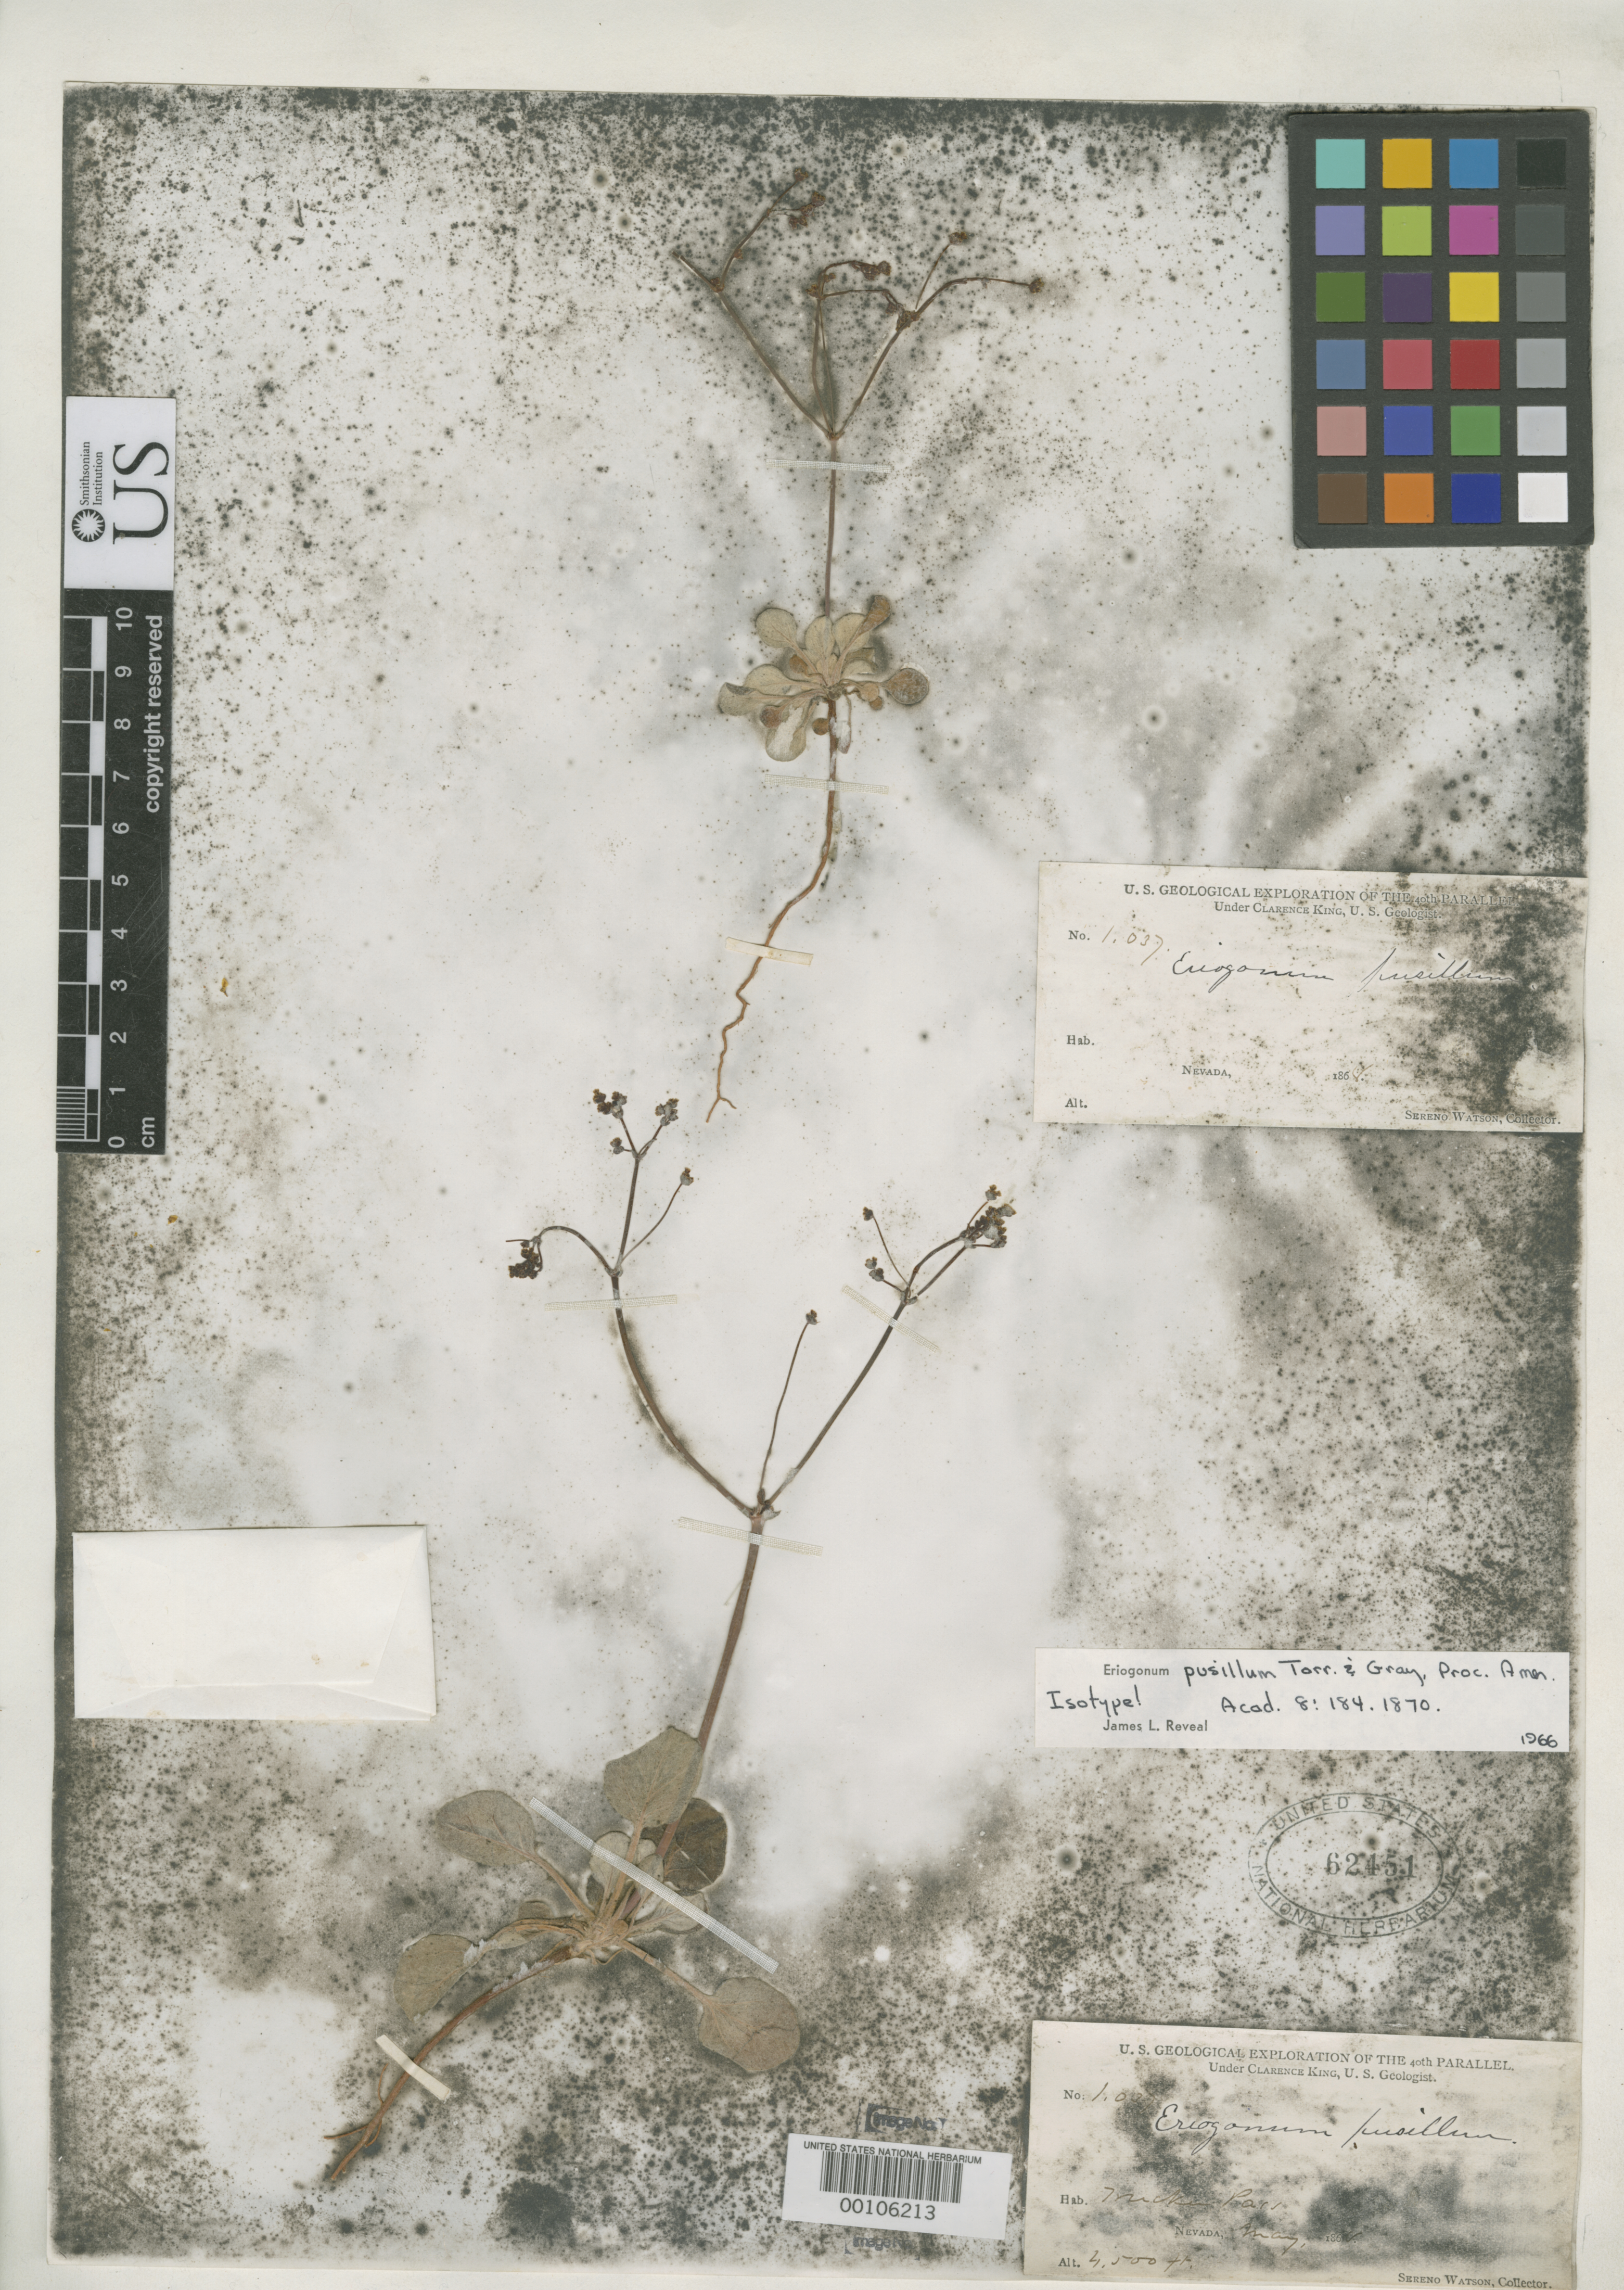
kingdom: Plantae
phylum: Tracheophyta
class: Magnoliopsida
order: Caryophyllales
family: Polygonaceae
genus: Eriogonum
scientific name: Eriogonum pusillum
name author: Torr. & A. Gray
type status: Isolectotype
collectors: S. Watson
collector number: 1037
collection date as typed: May 1868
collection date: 1868-05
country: United States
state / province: Nevada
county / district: Pershing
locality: Trinity Mountains.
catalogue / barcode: US 62451